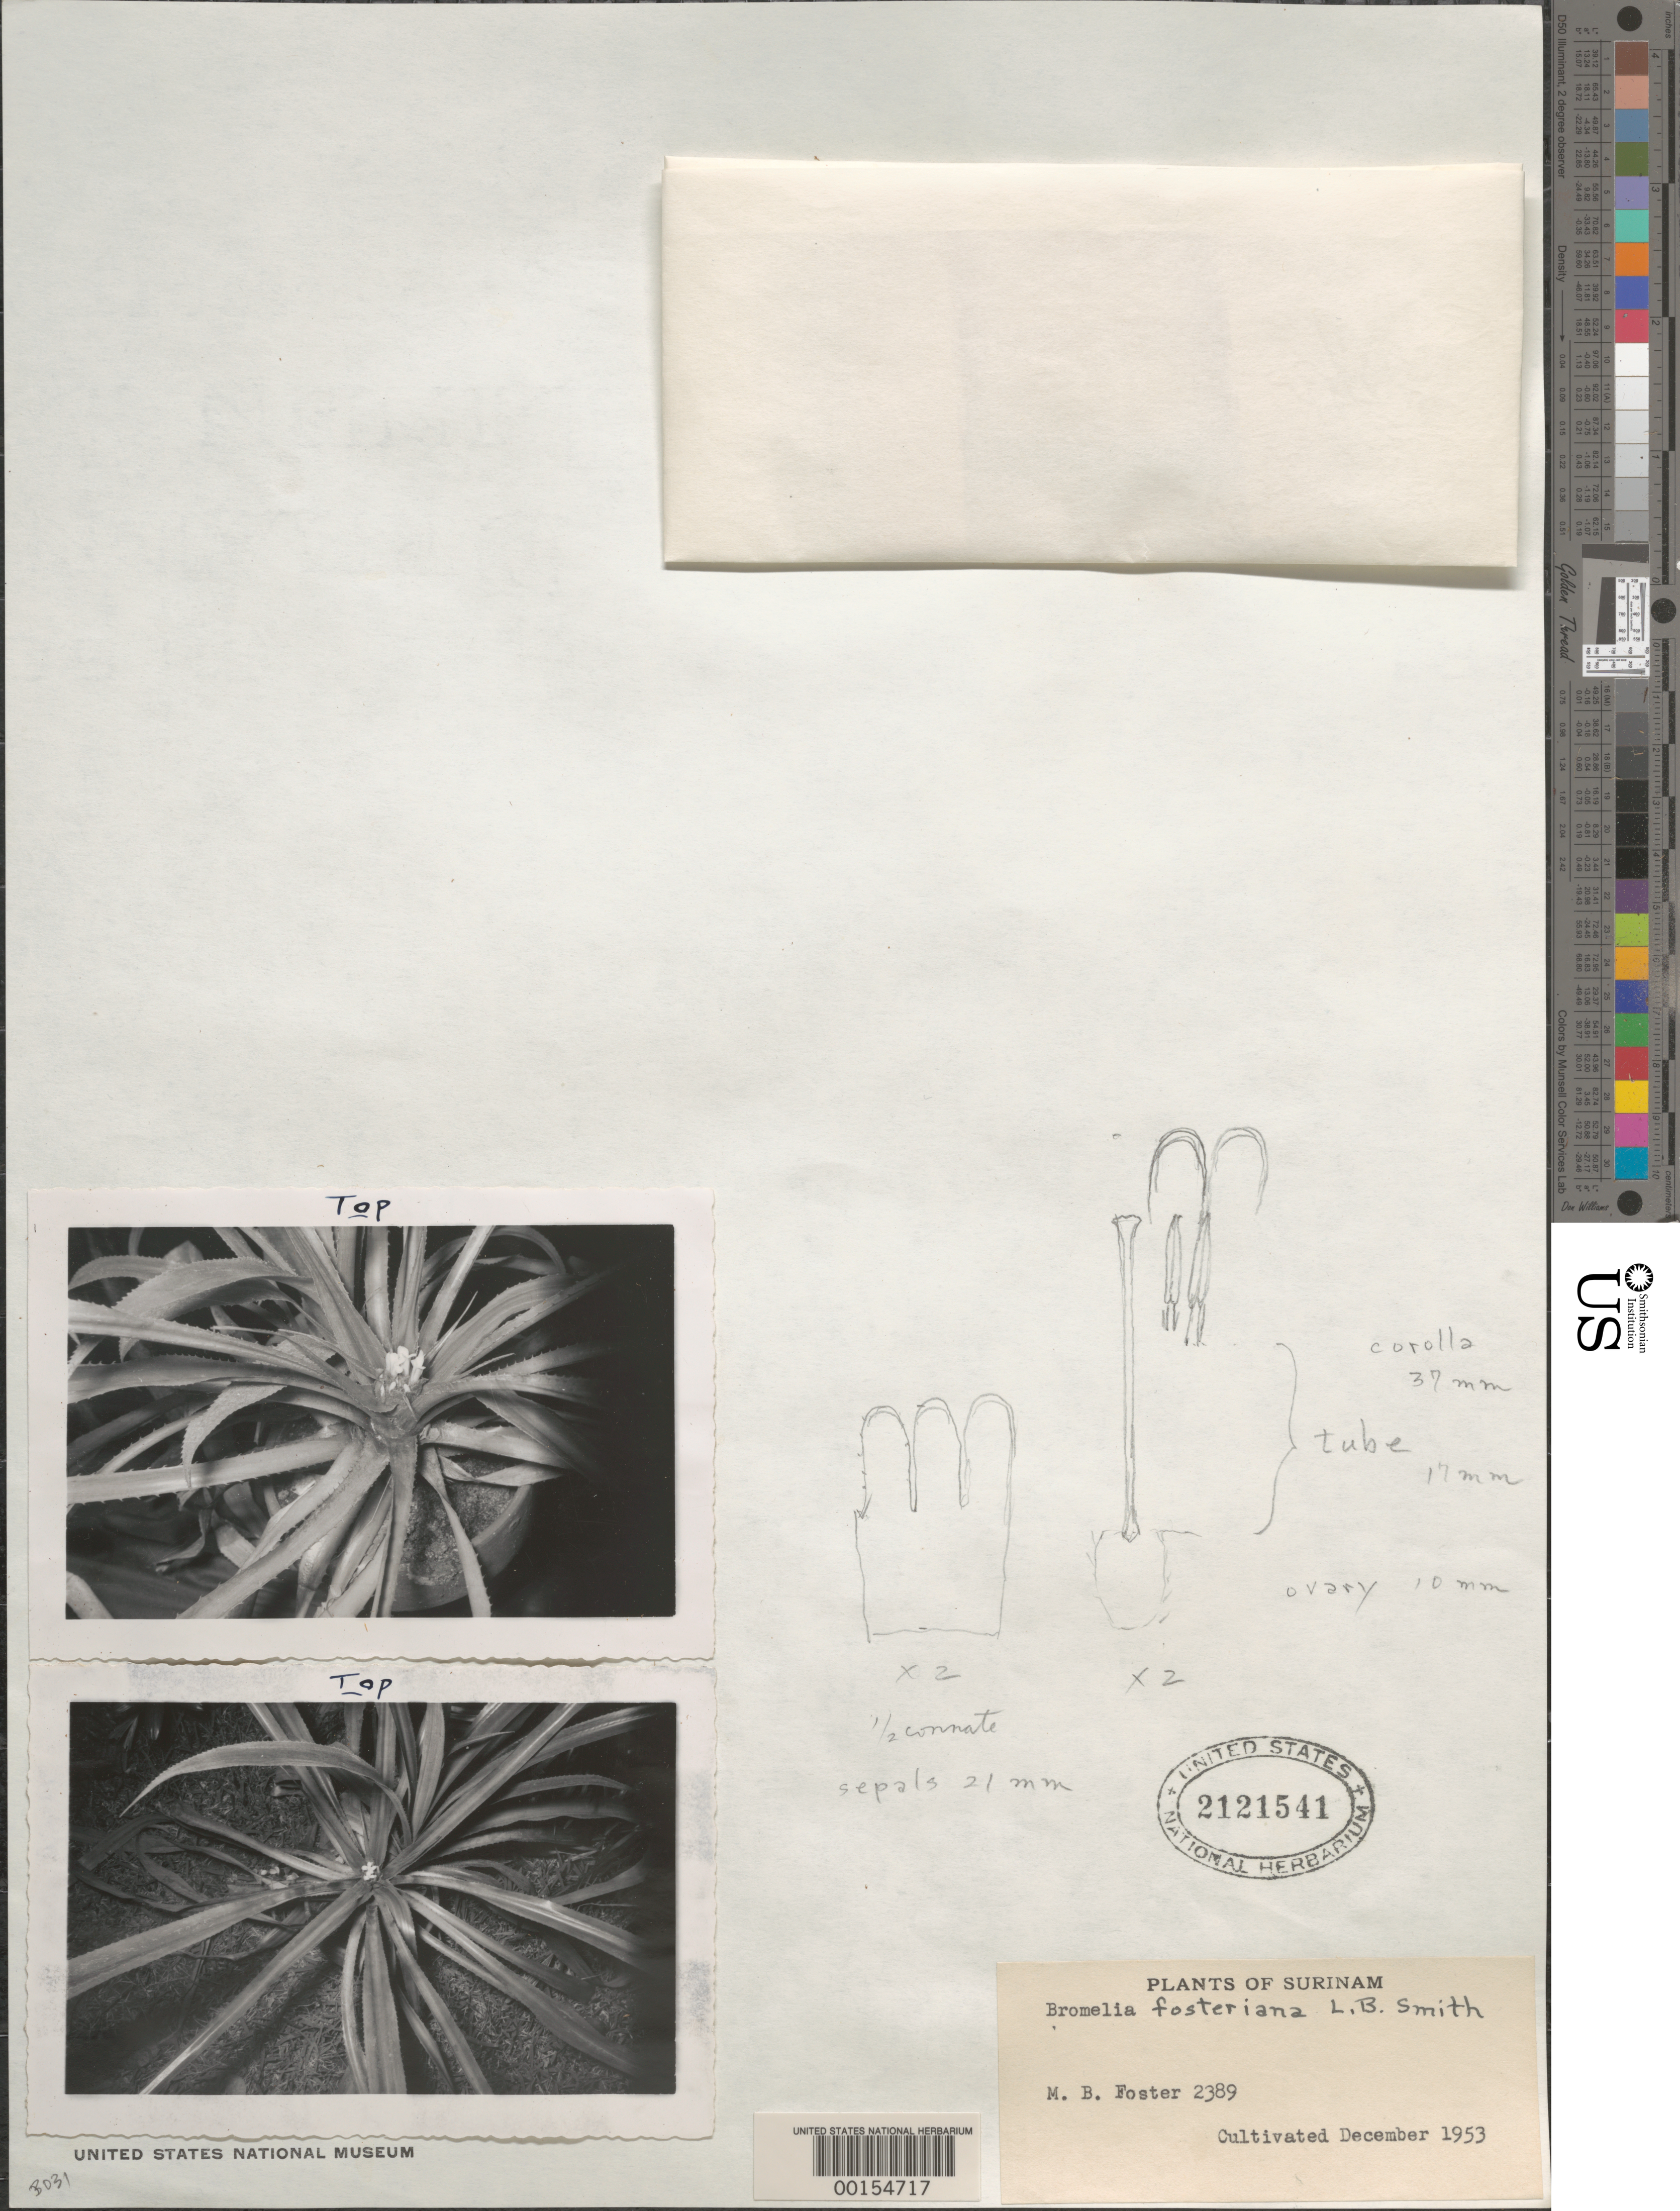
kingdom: Plantae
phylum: Tracheophyta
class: Liliopsida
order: Poales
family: Bromeliaceae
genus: Bromelia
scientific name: Bromelia fosteriana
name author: L.B. Sm.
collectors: M. B. Foster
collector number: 2389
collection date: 1953-12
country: Suriname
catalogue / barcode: US 2121541